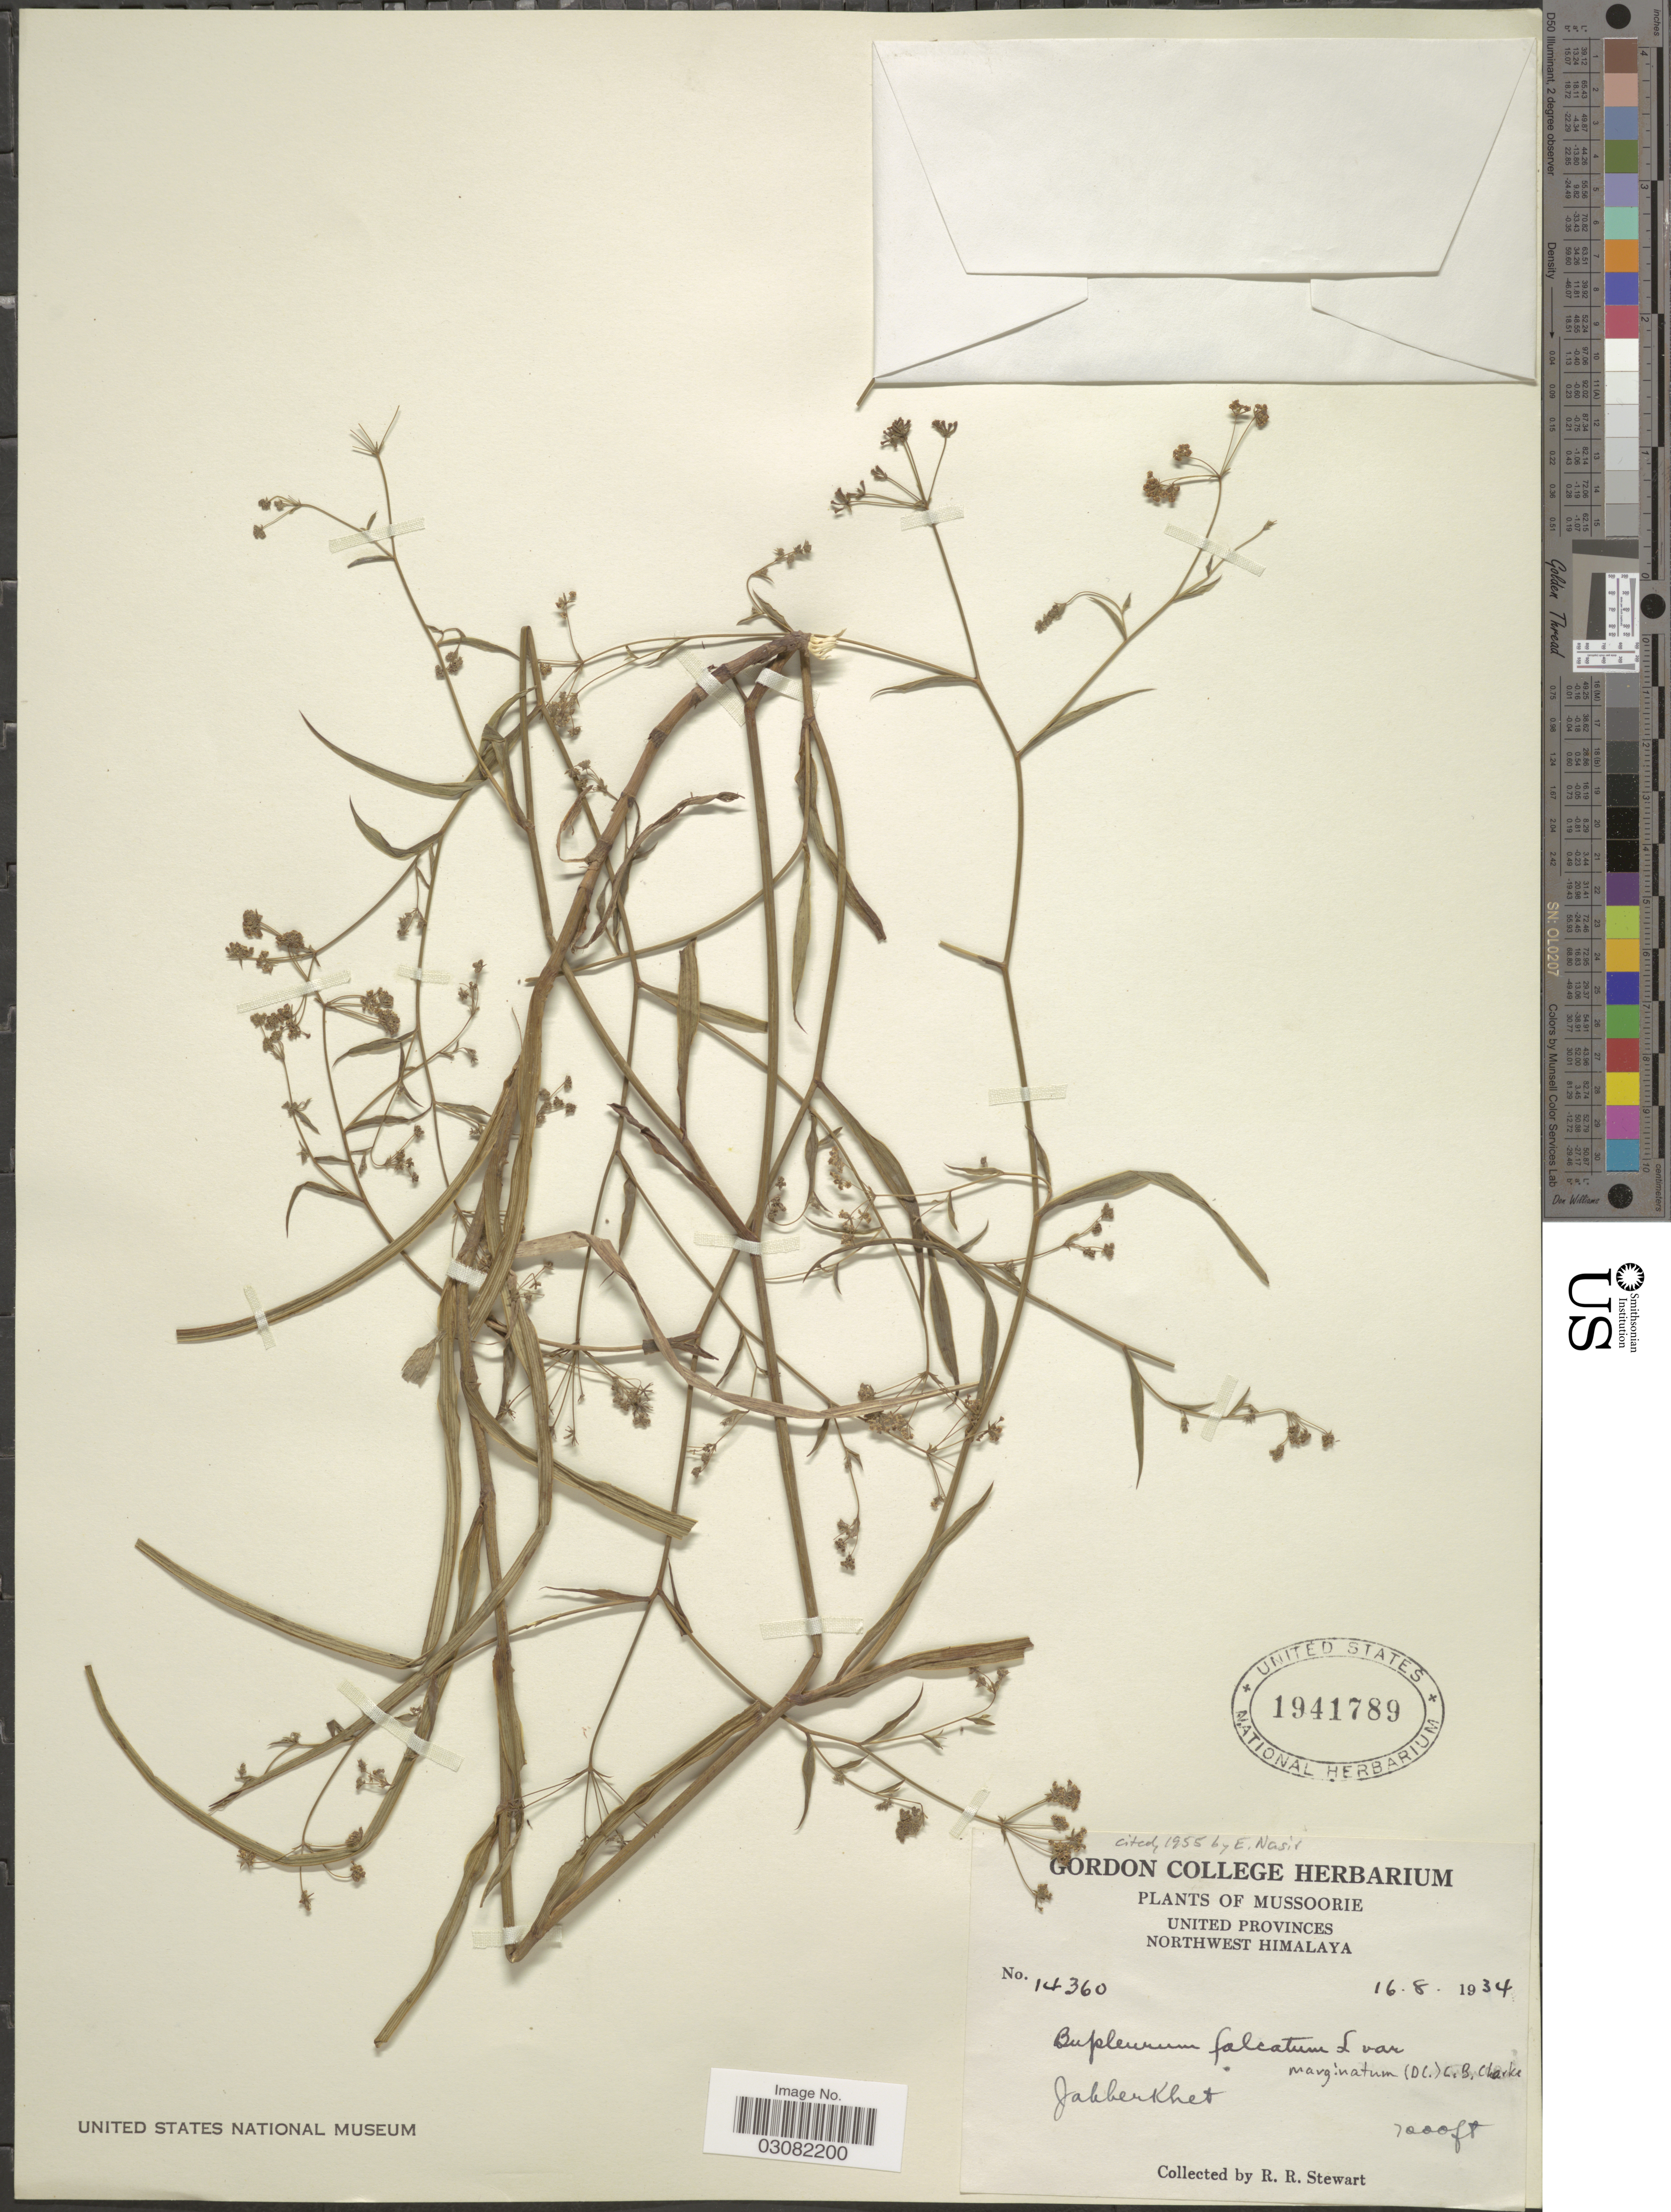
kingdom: Plantae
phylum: Tracheophyta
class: Magnoliopsida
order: Apiales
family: Apiaceae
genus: Bupleurum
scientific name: Bupleurum falcatum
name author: L.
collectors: R. Stewart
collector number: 14360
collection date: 1934-08-16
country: India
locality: Mussoorie, United Provinces, Northwest Himalaya, Jabberkhet.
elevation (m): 2134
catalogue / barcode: US 1941789